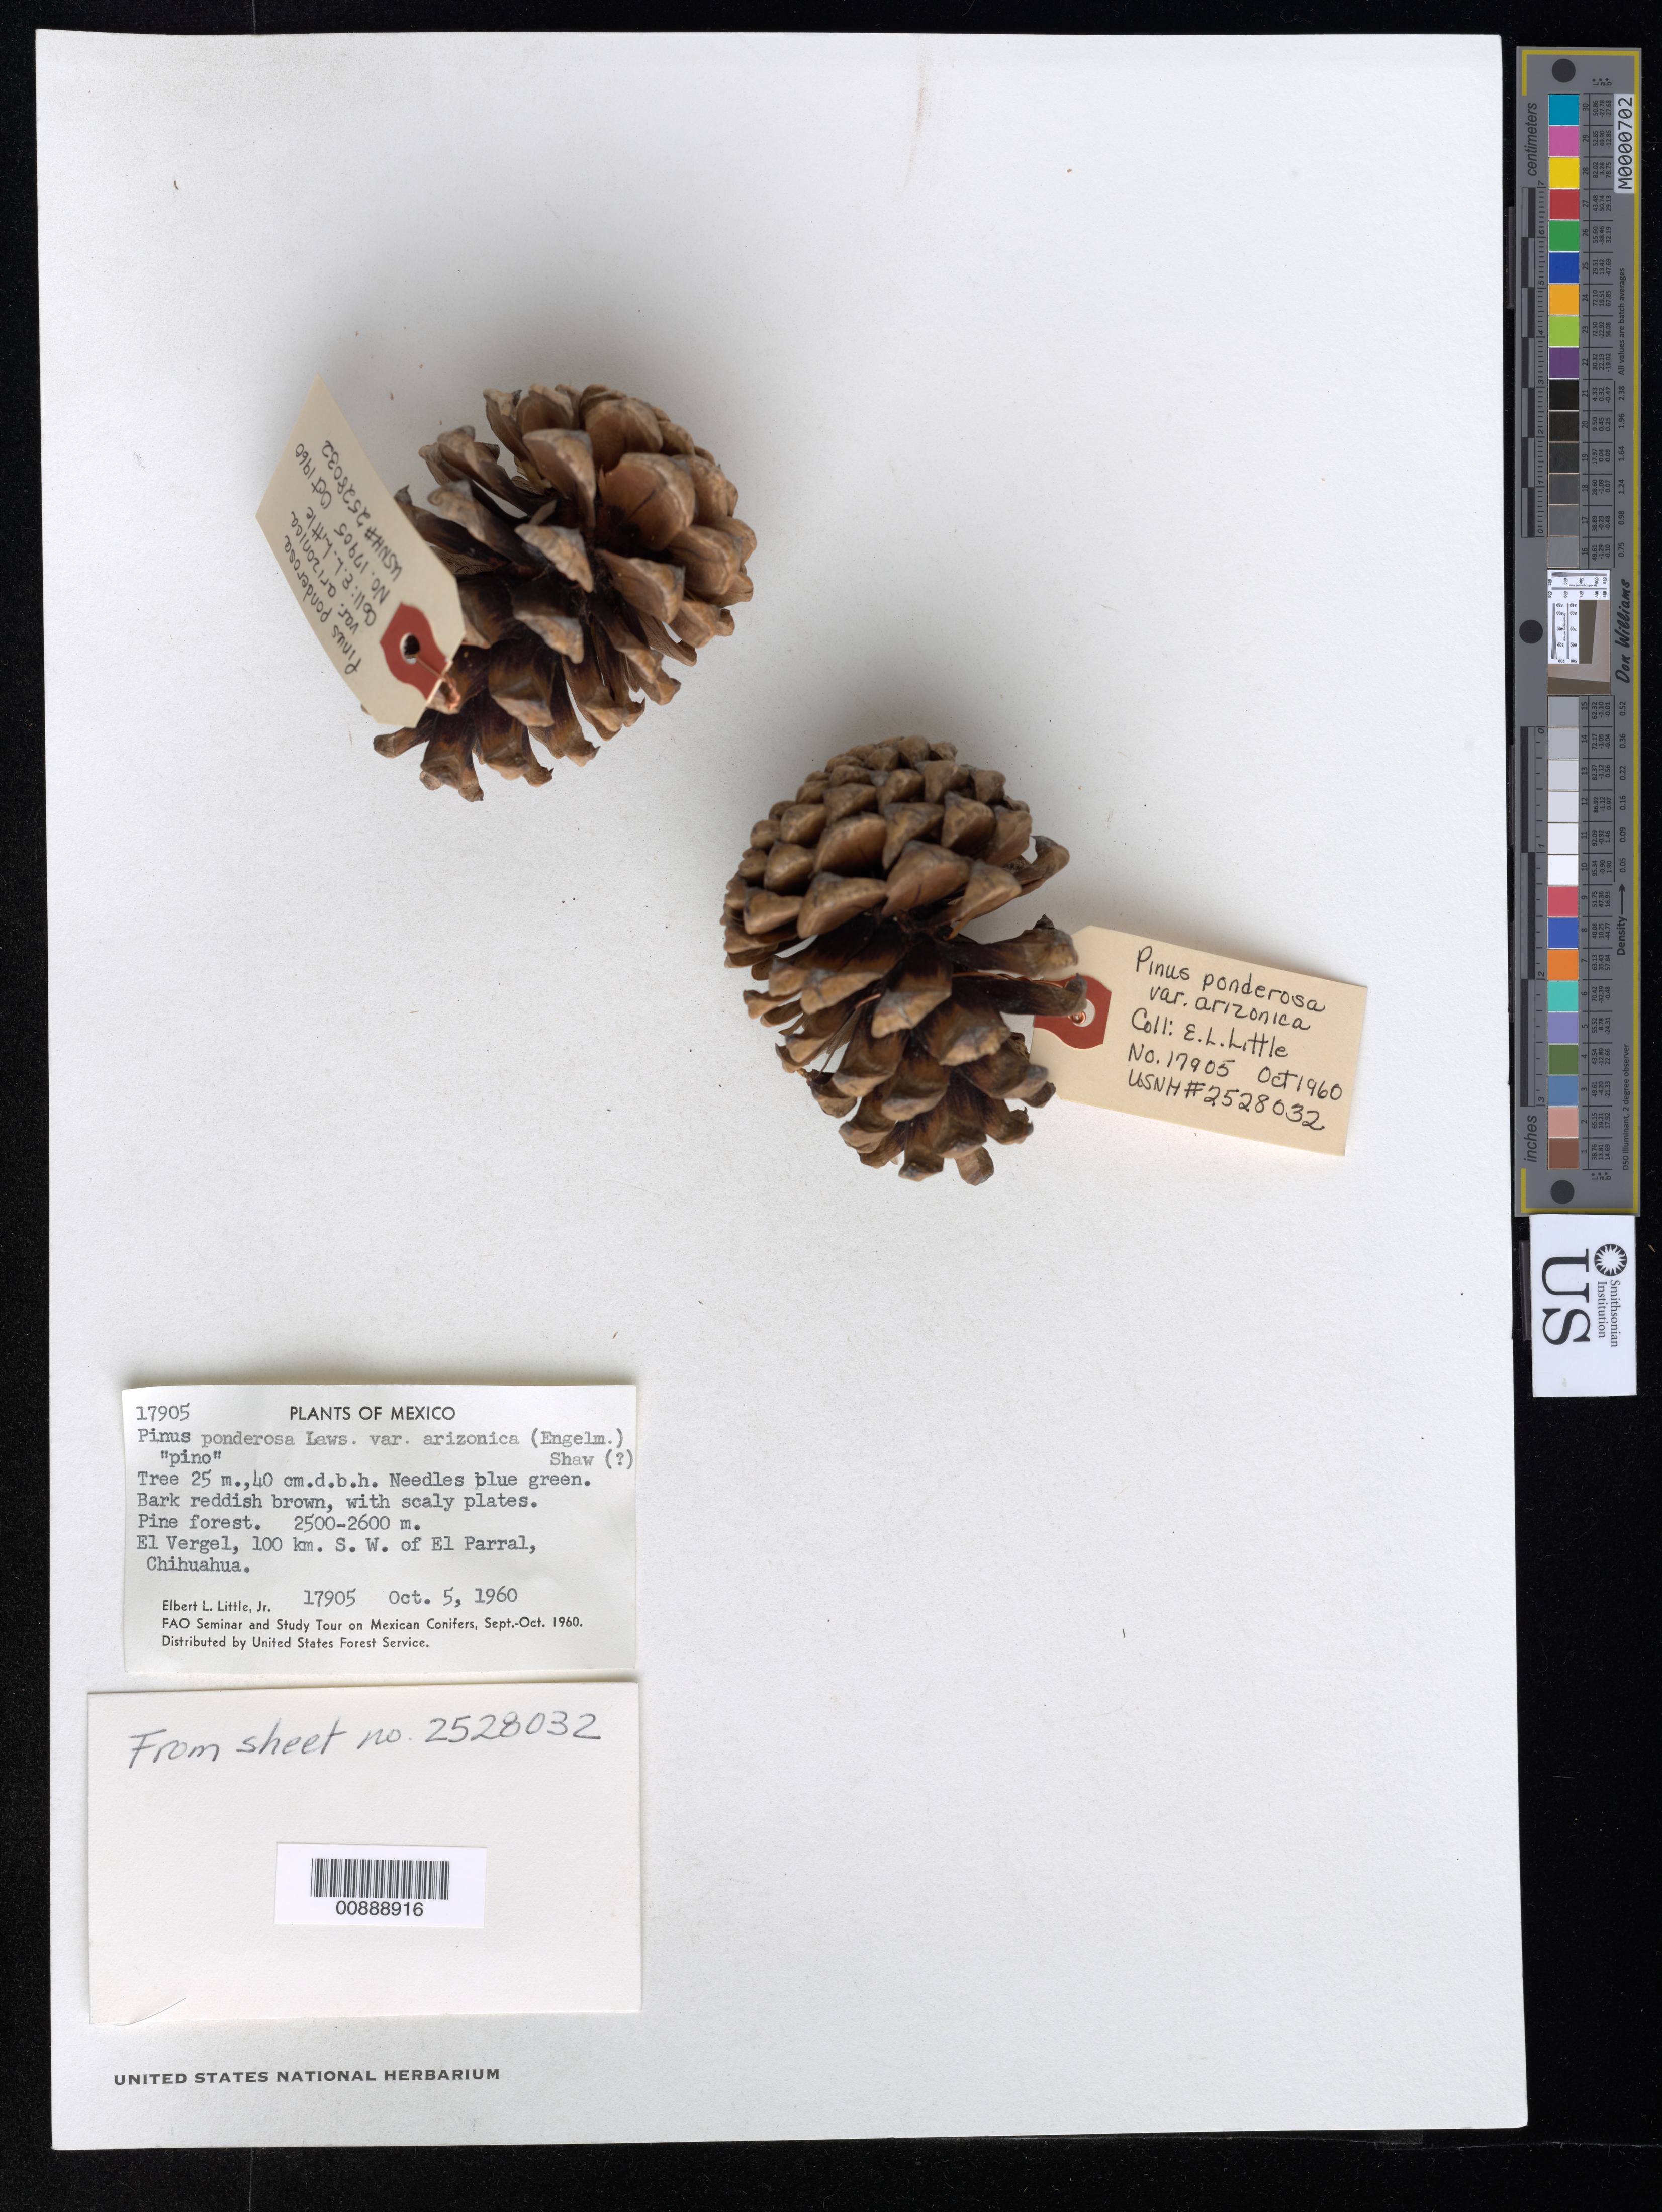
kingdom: Plantae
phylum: Tracheophyta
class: Pinopsida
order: Pinales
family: Pinaceae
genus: Pinus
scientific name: Pinus ponderosa var. arizonica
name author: (Engelm.) Shaw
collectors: E. L. Little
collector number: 17905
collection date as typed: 05 Oct 1960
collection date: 1960-10-05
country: Mexico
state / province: Chihuahua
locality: El Vergel, 100 km. SW of El Parral, Chihuahua.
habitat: Pine forest.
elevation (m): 2600